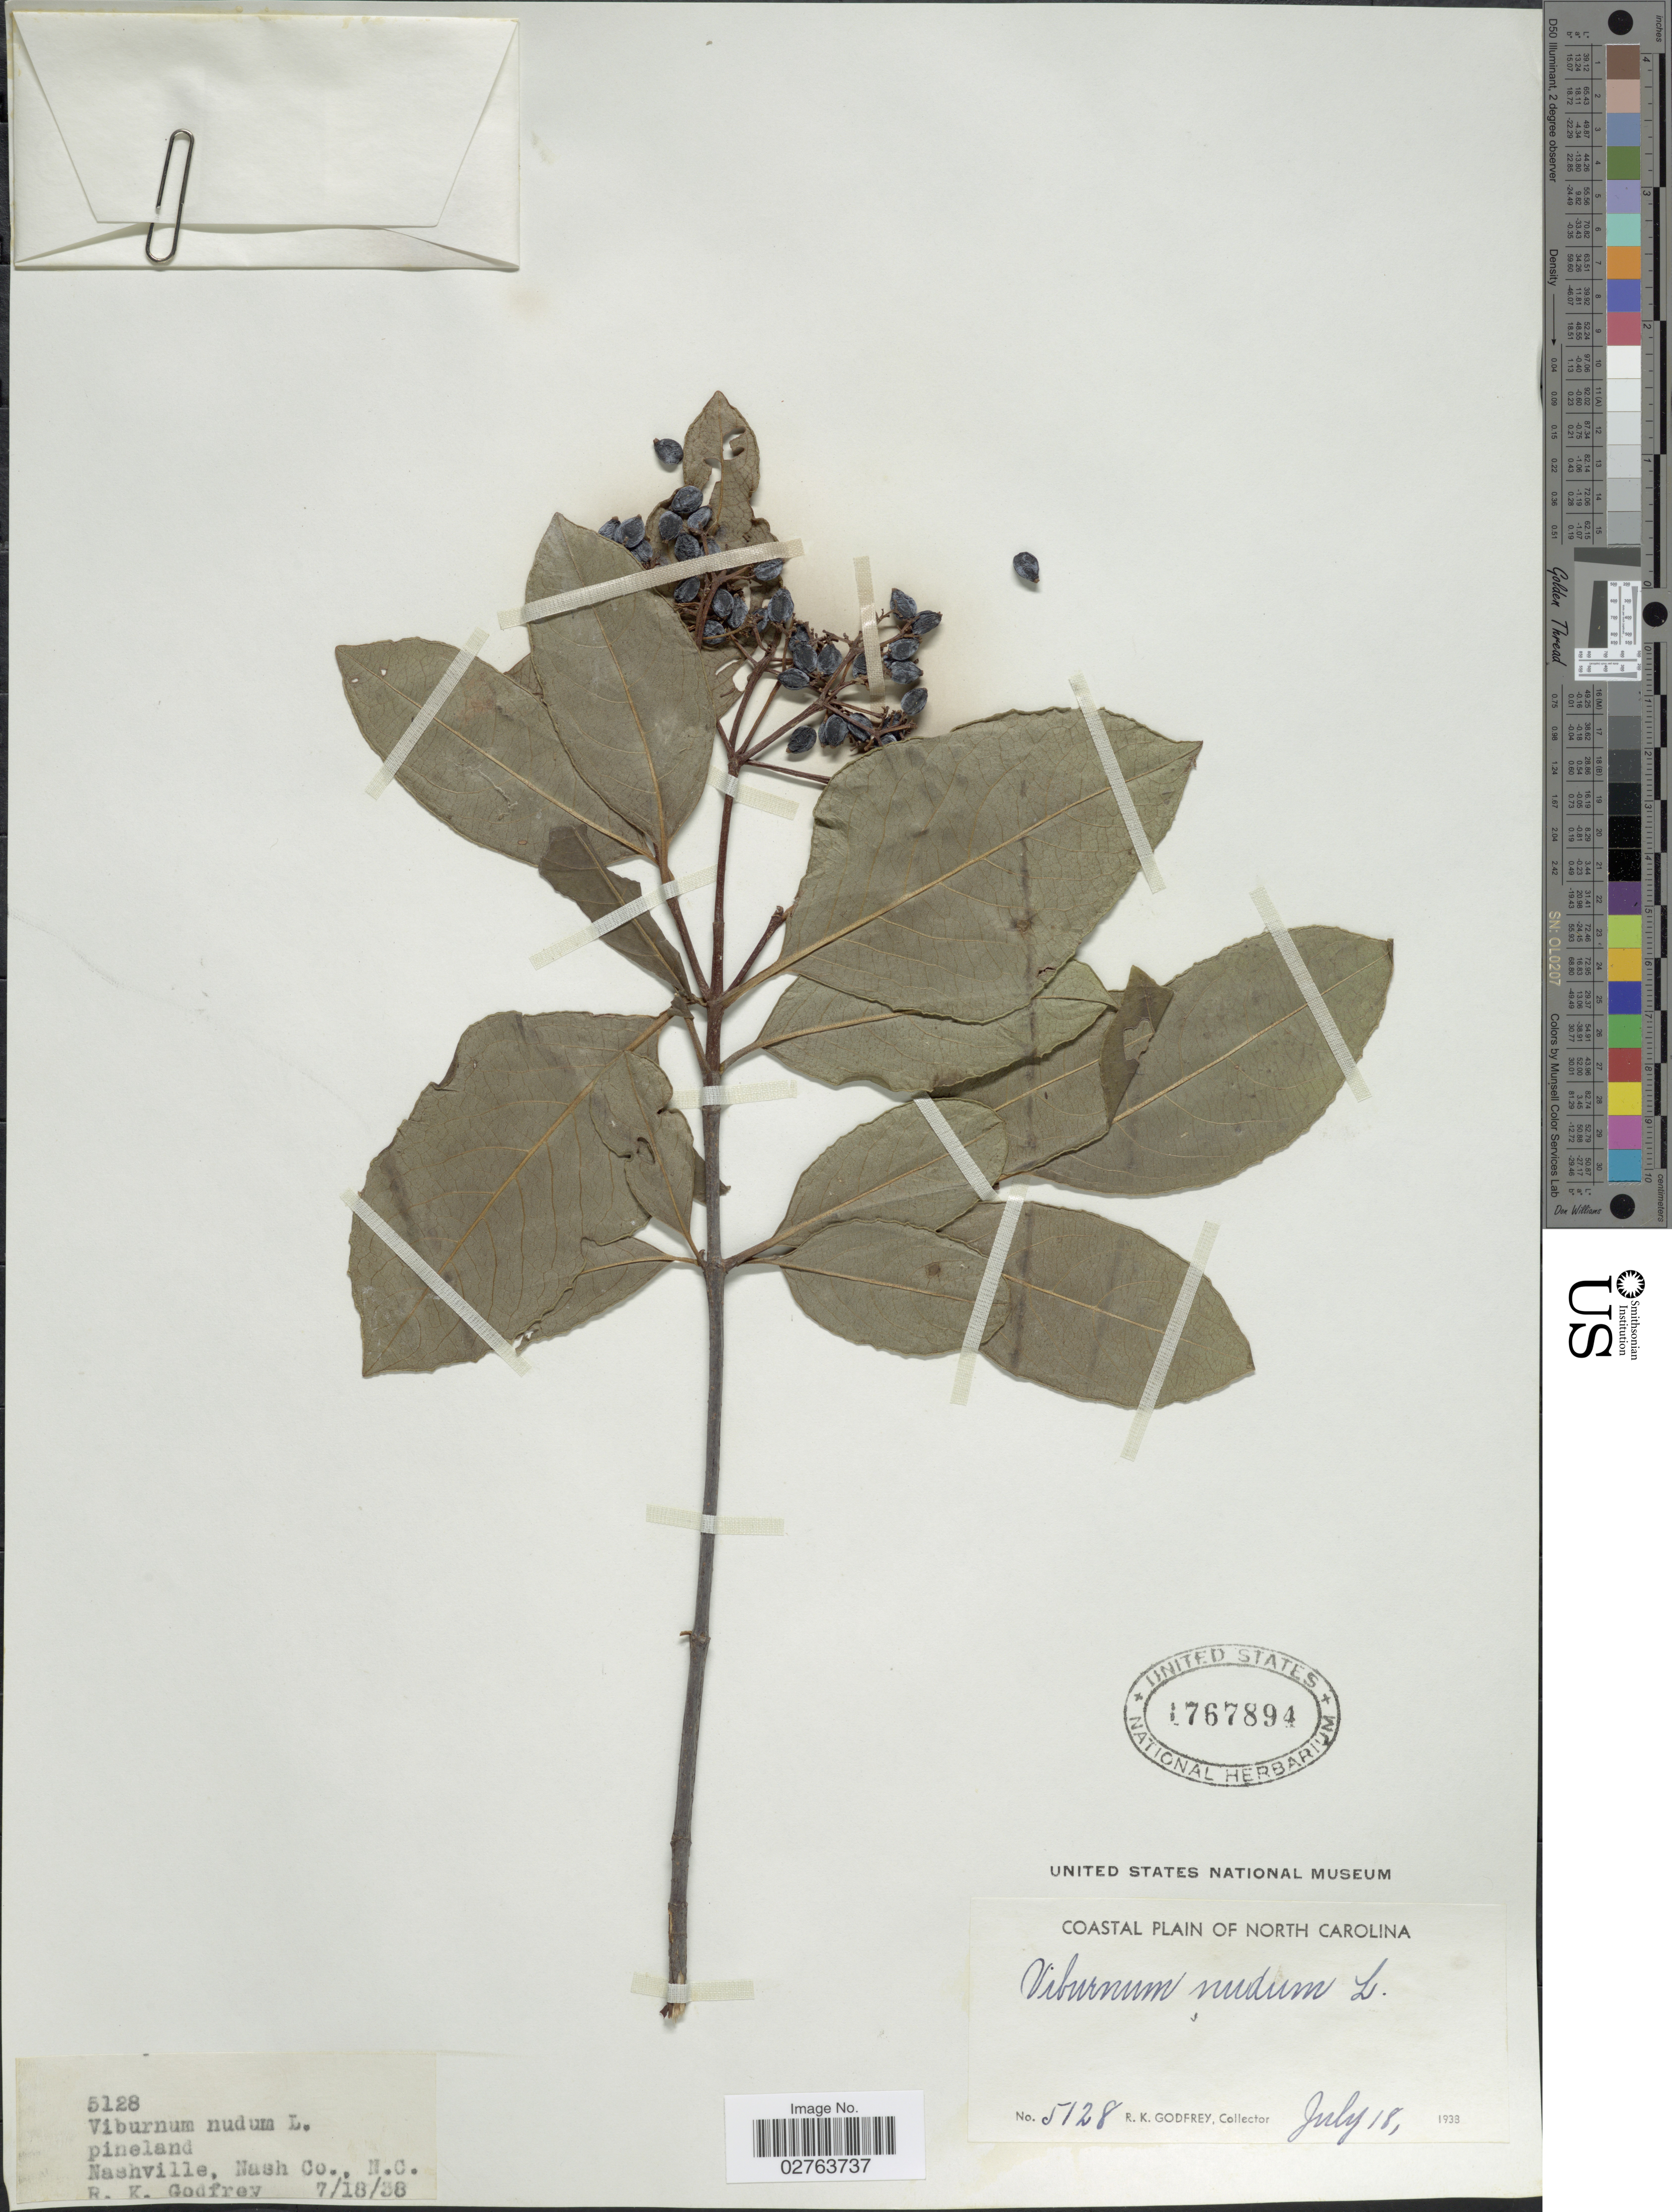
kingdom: Plantae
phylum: Tracheophyta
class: Magnoliopsida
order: Dipsacales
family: Viburnaceae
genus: Viburnum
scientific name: Viburnum nudum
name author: L.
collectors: R. K. Godfrey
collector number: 5128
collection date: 1938-07-18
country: United States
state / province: North Carolina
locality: Coastal Plain of North Carolina. Nashville, Nash Co.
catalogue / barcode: US 1767894